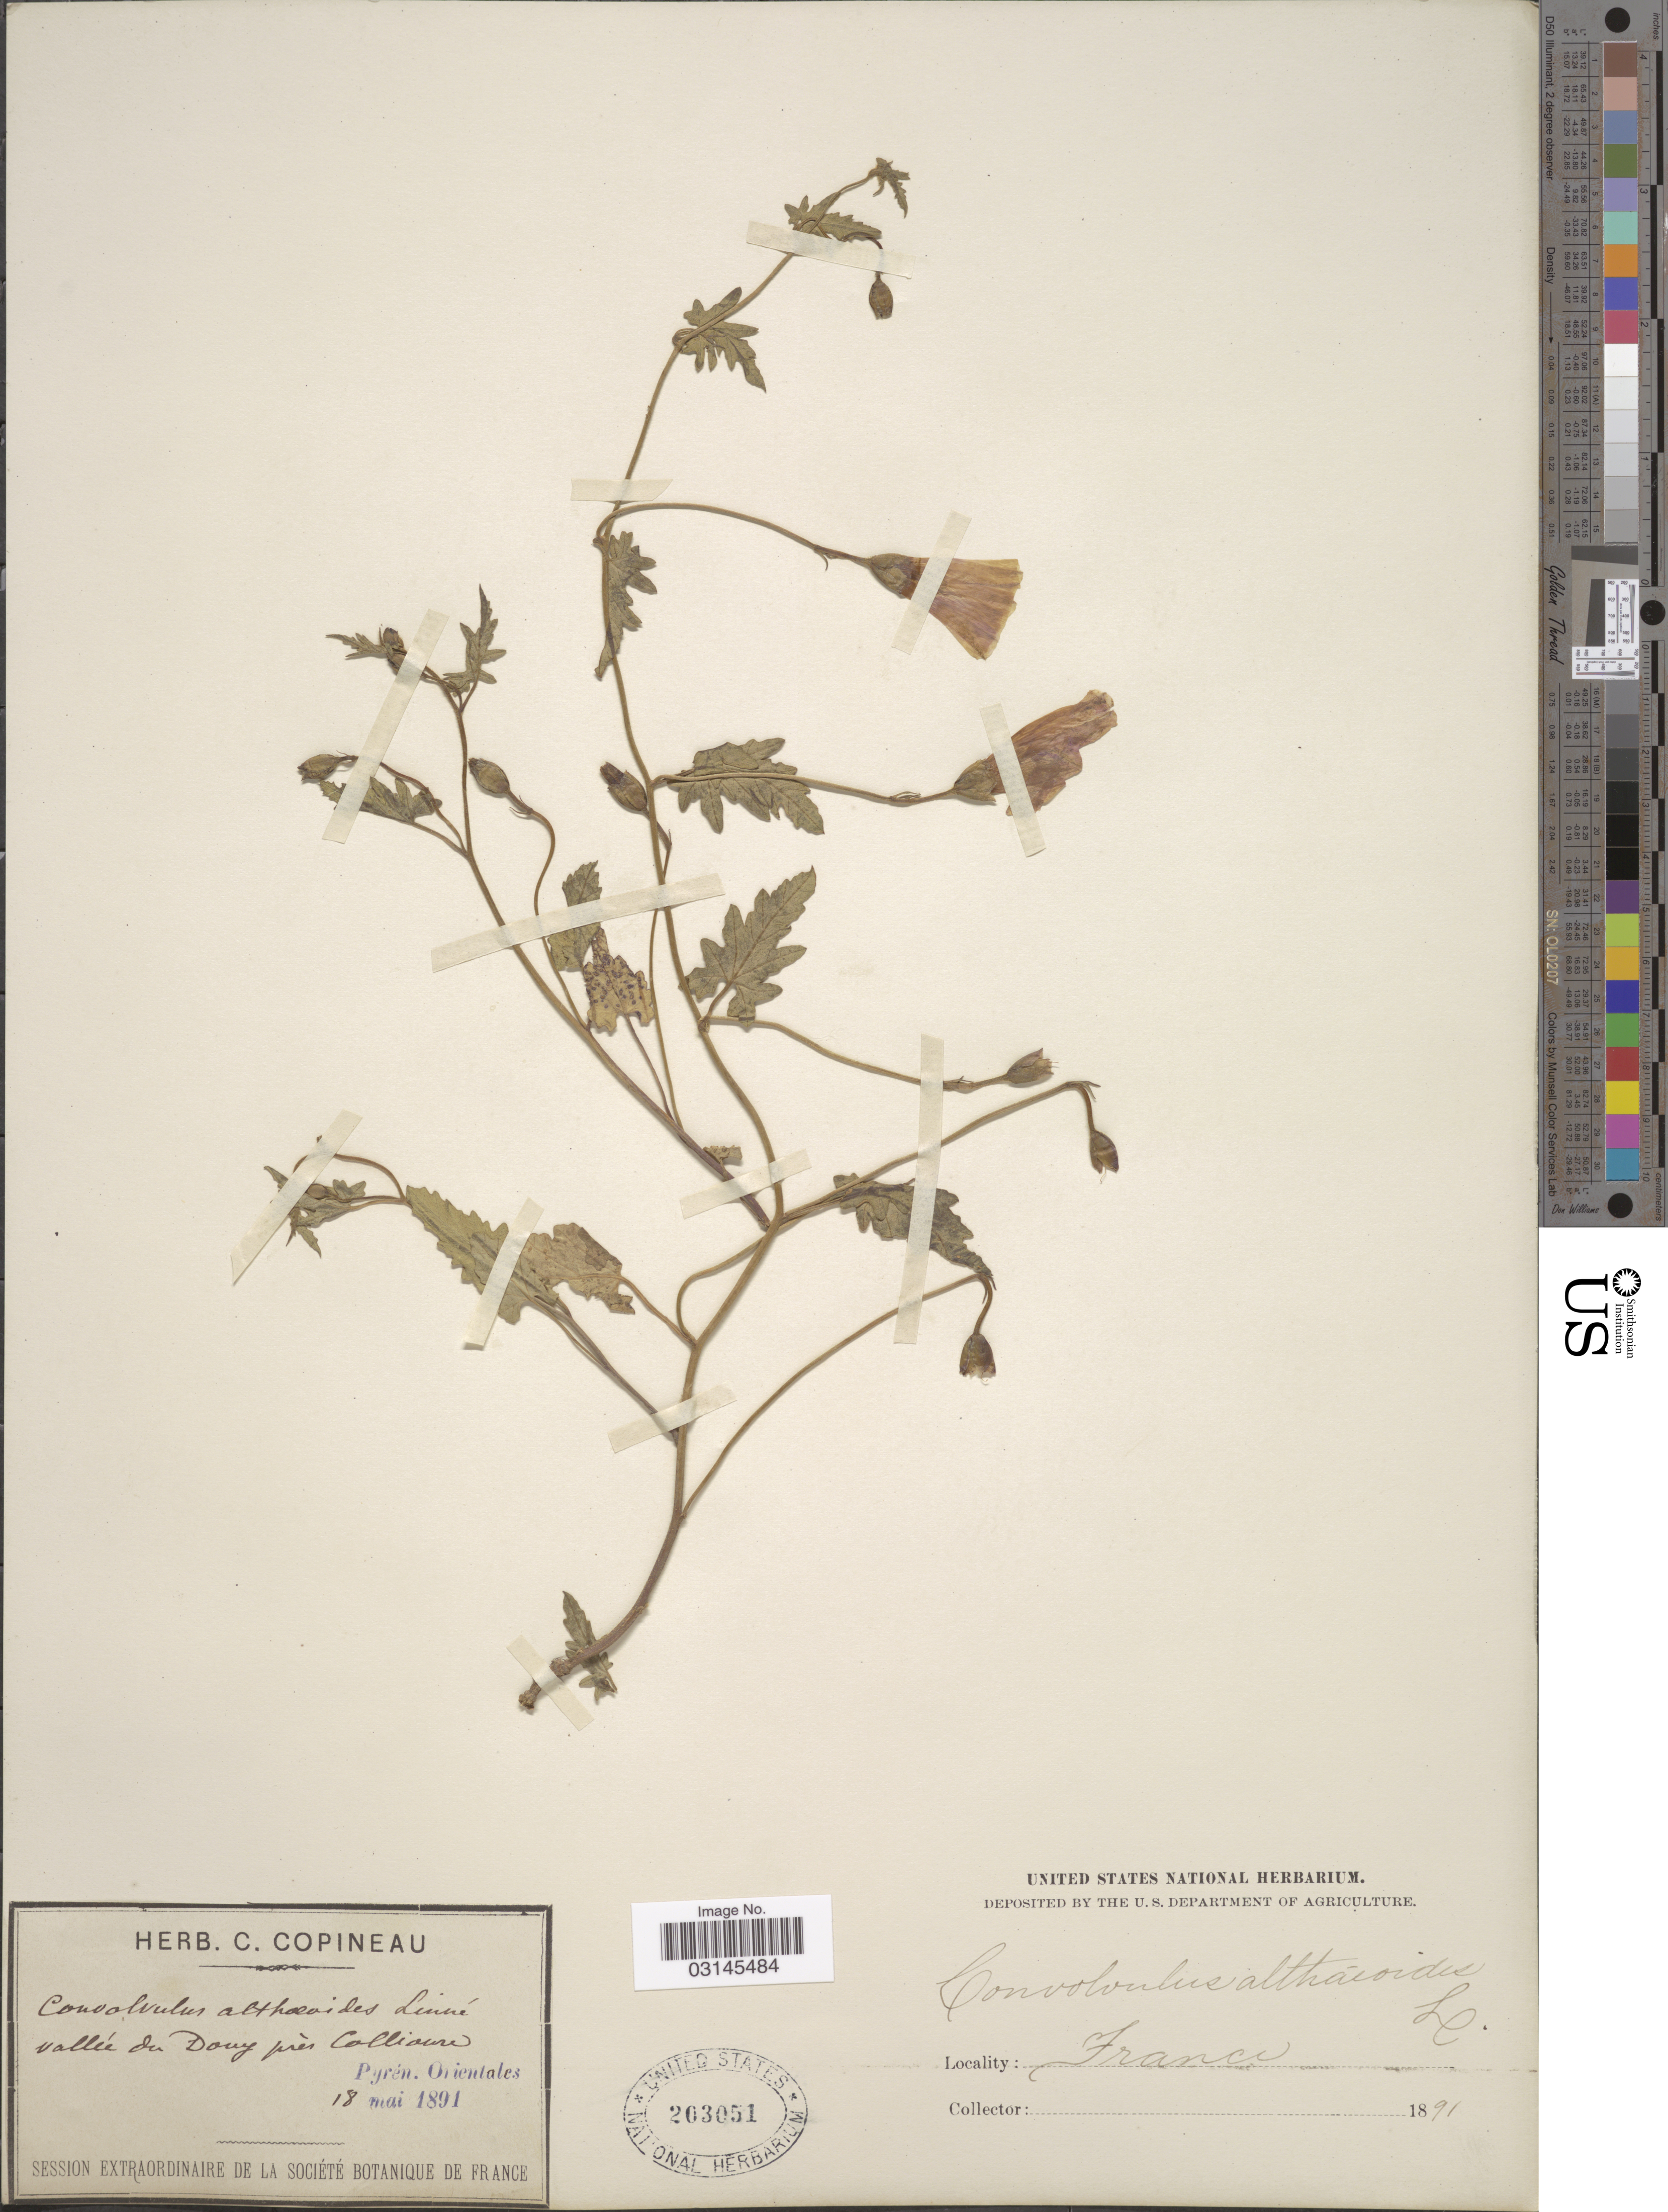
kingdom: Plantae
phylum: Tracheophyta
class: Magnoliopsida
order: Solanales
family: Convolvulaceae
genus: Convolvulus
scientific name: Convolvulus althaeoides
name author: L.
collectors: ex herb. C. Copineau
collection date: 1891-05-18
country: France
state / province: Occitanie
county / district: Pyrénées-Orientales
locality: Vallée du Douy près Collioure, Pyrén. Orientales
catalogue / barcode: US 203051